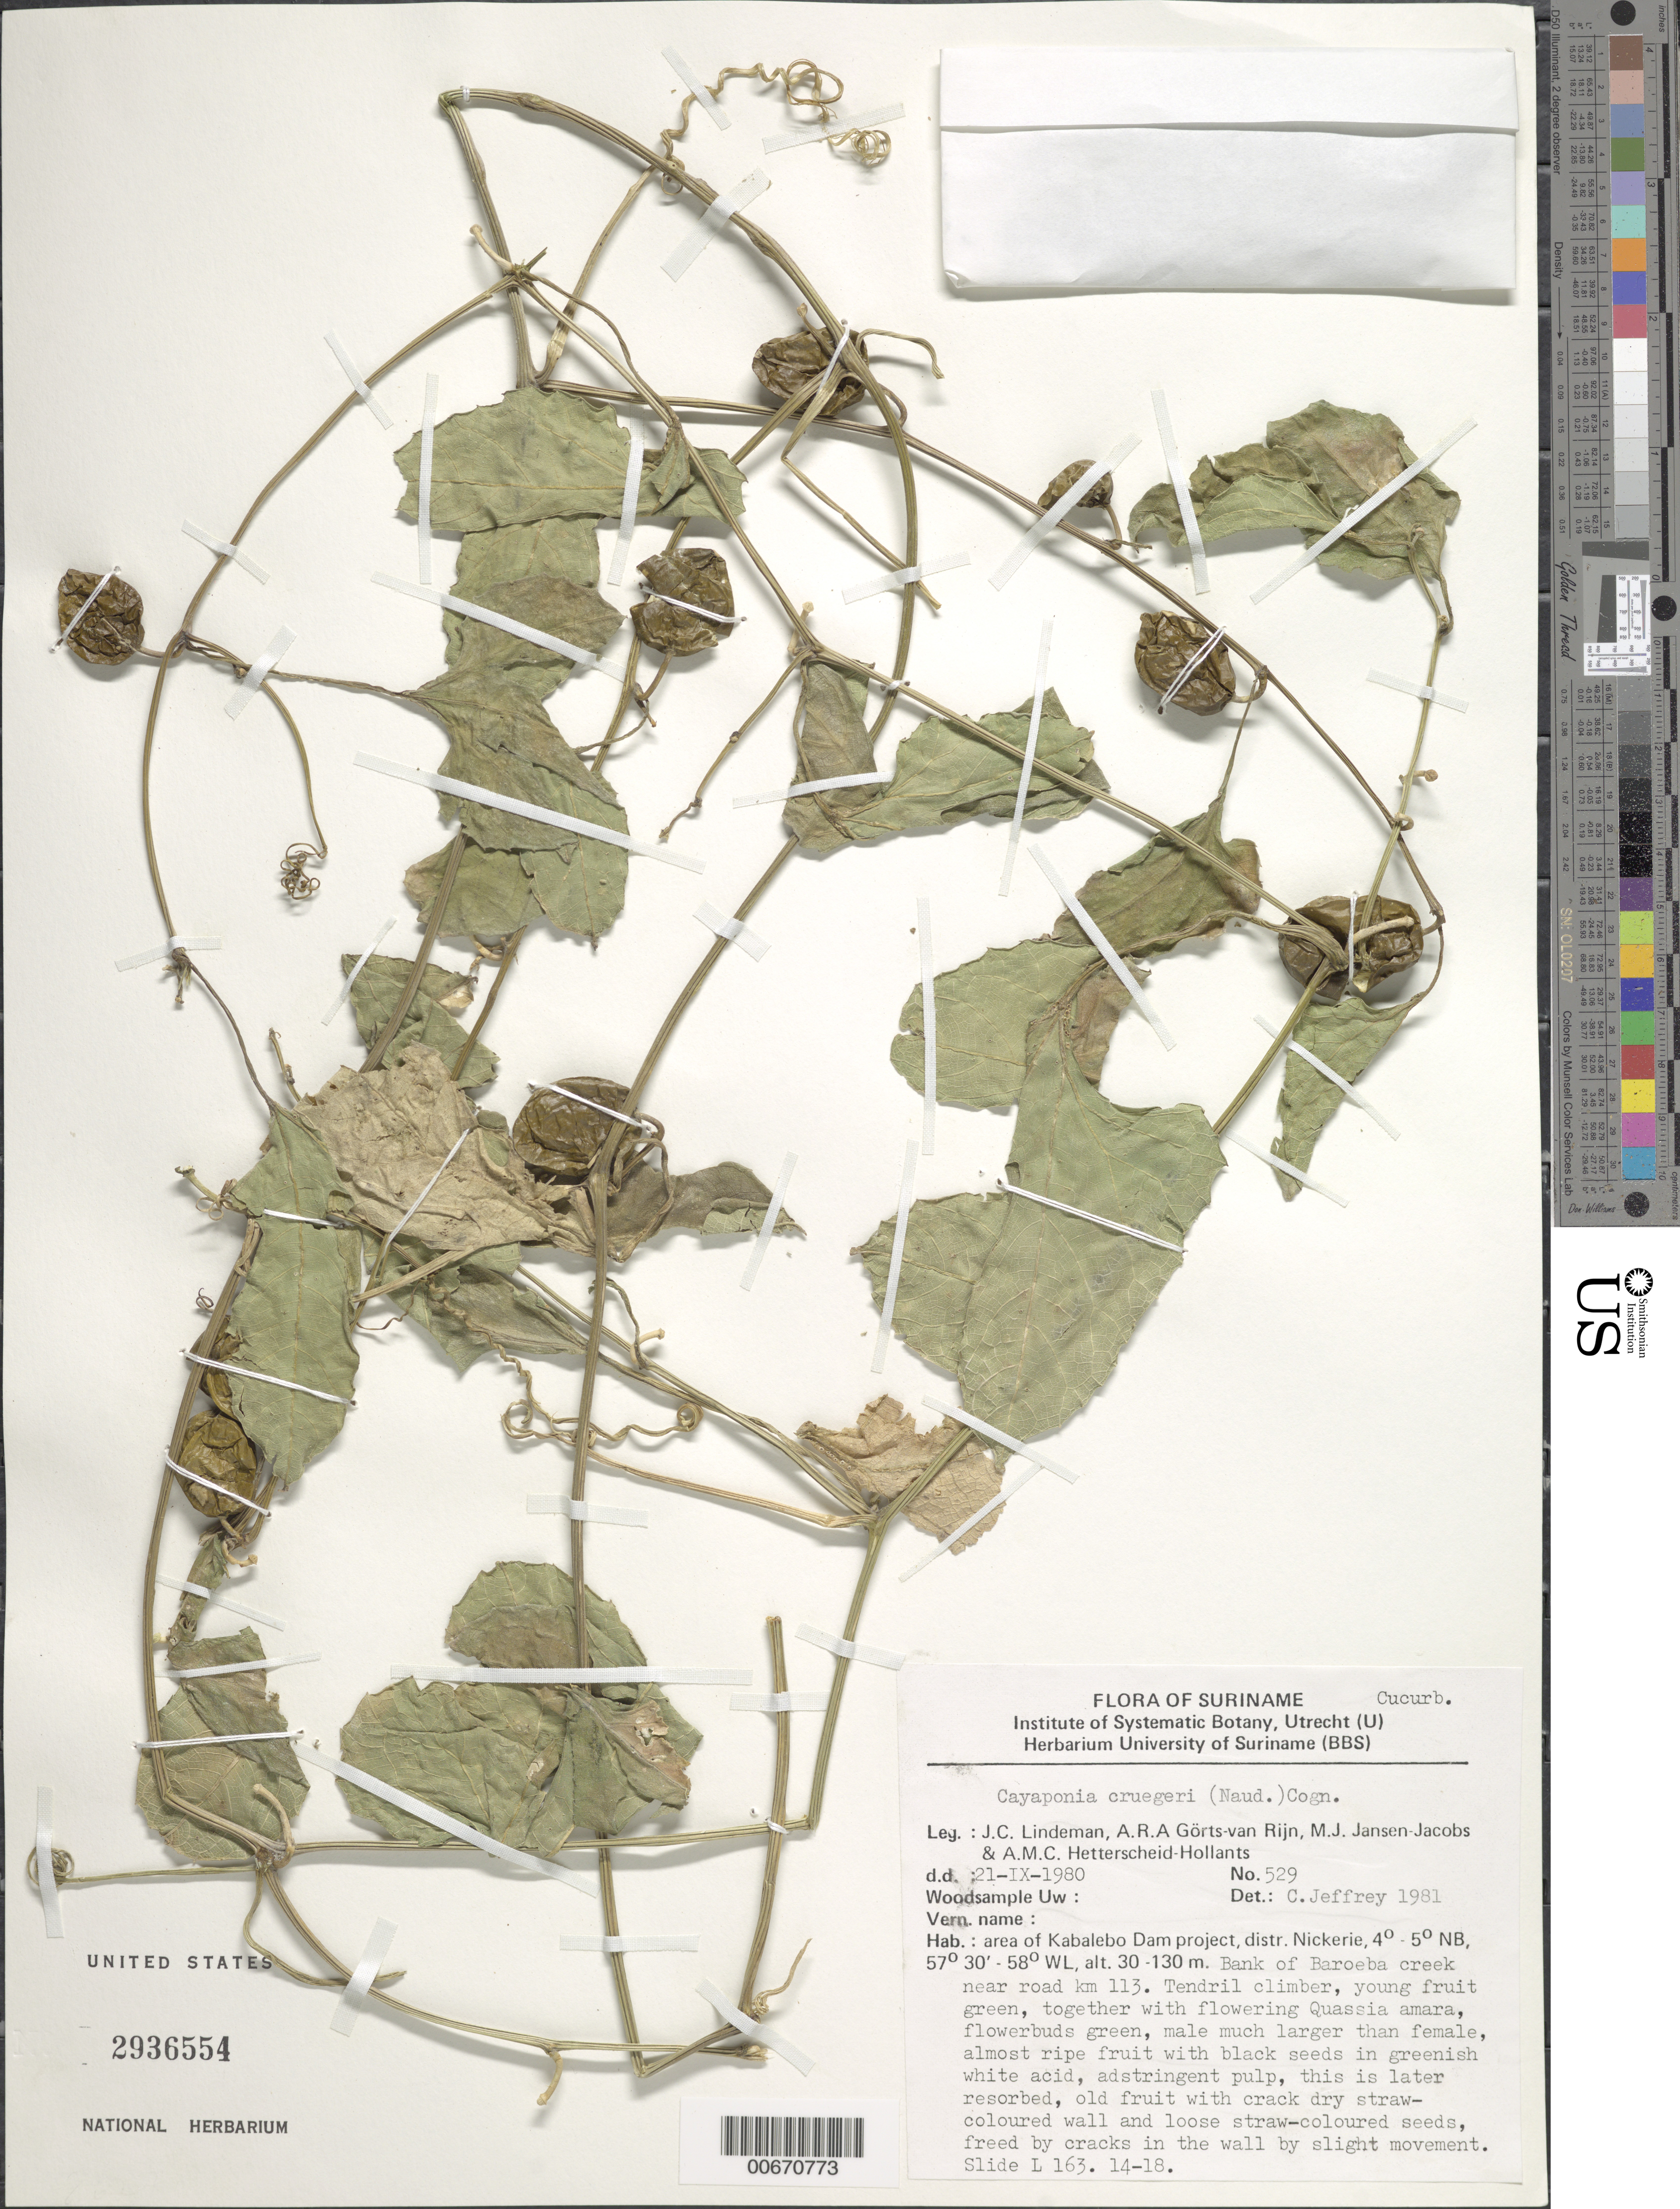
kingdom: Plantae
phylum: Tracheophyta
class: Magnoliopsida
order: Cucurbitales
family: Cucurbitaceae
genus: Cayaponia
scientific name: Cayaponia cruegeri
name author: (Naudin) Cogn.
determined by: Jeffrey, C.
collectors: J. C. Lindeman, A. .R. A. Görts-van Rijn, M. J. Jansen-Jacobs & A. Hetterscheid-Hollants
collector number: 80 529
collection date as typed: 21-Sep-80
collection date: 1980-09-21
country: Suriname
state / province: Nickerie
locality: Kabalebo Dam project area, bank of Baroeba creek near road km 113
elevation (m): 30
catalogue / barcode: US 2936554